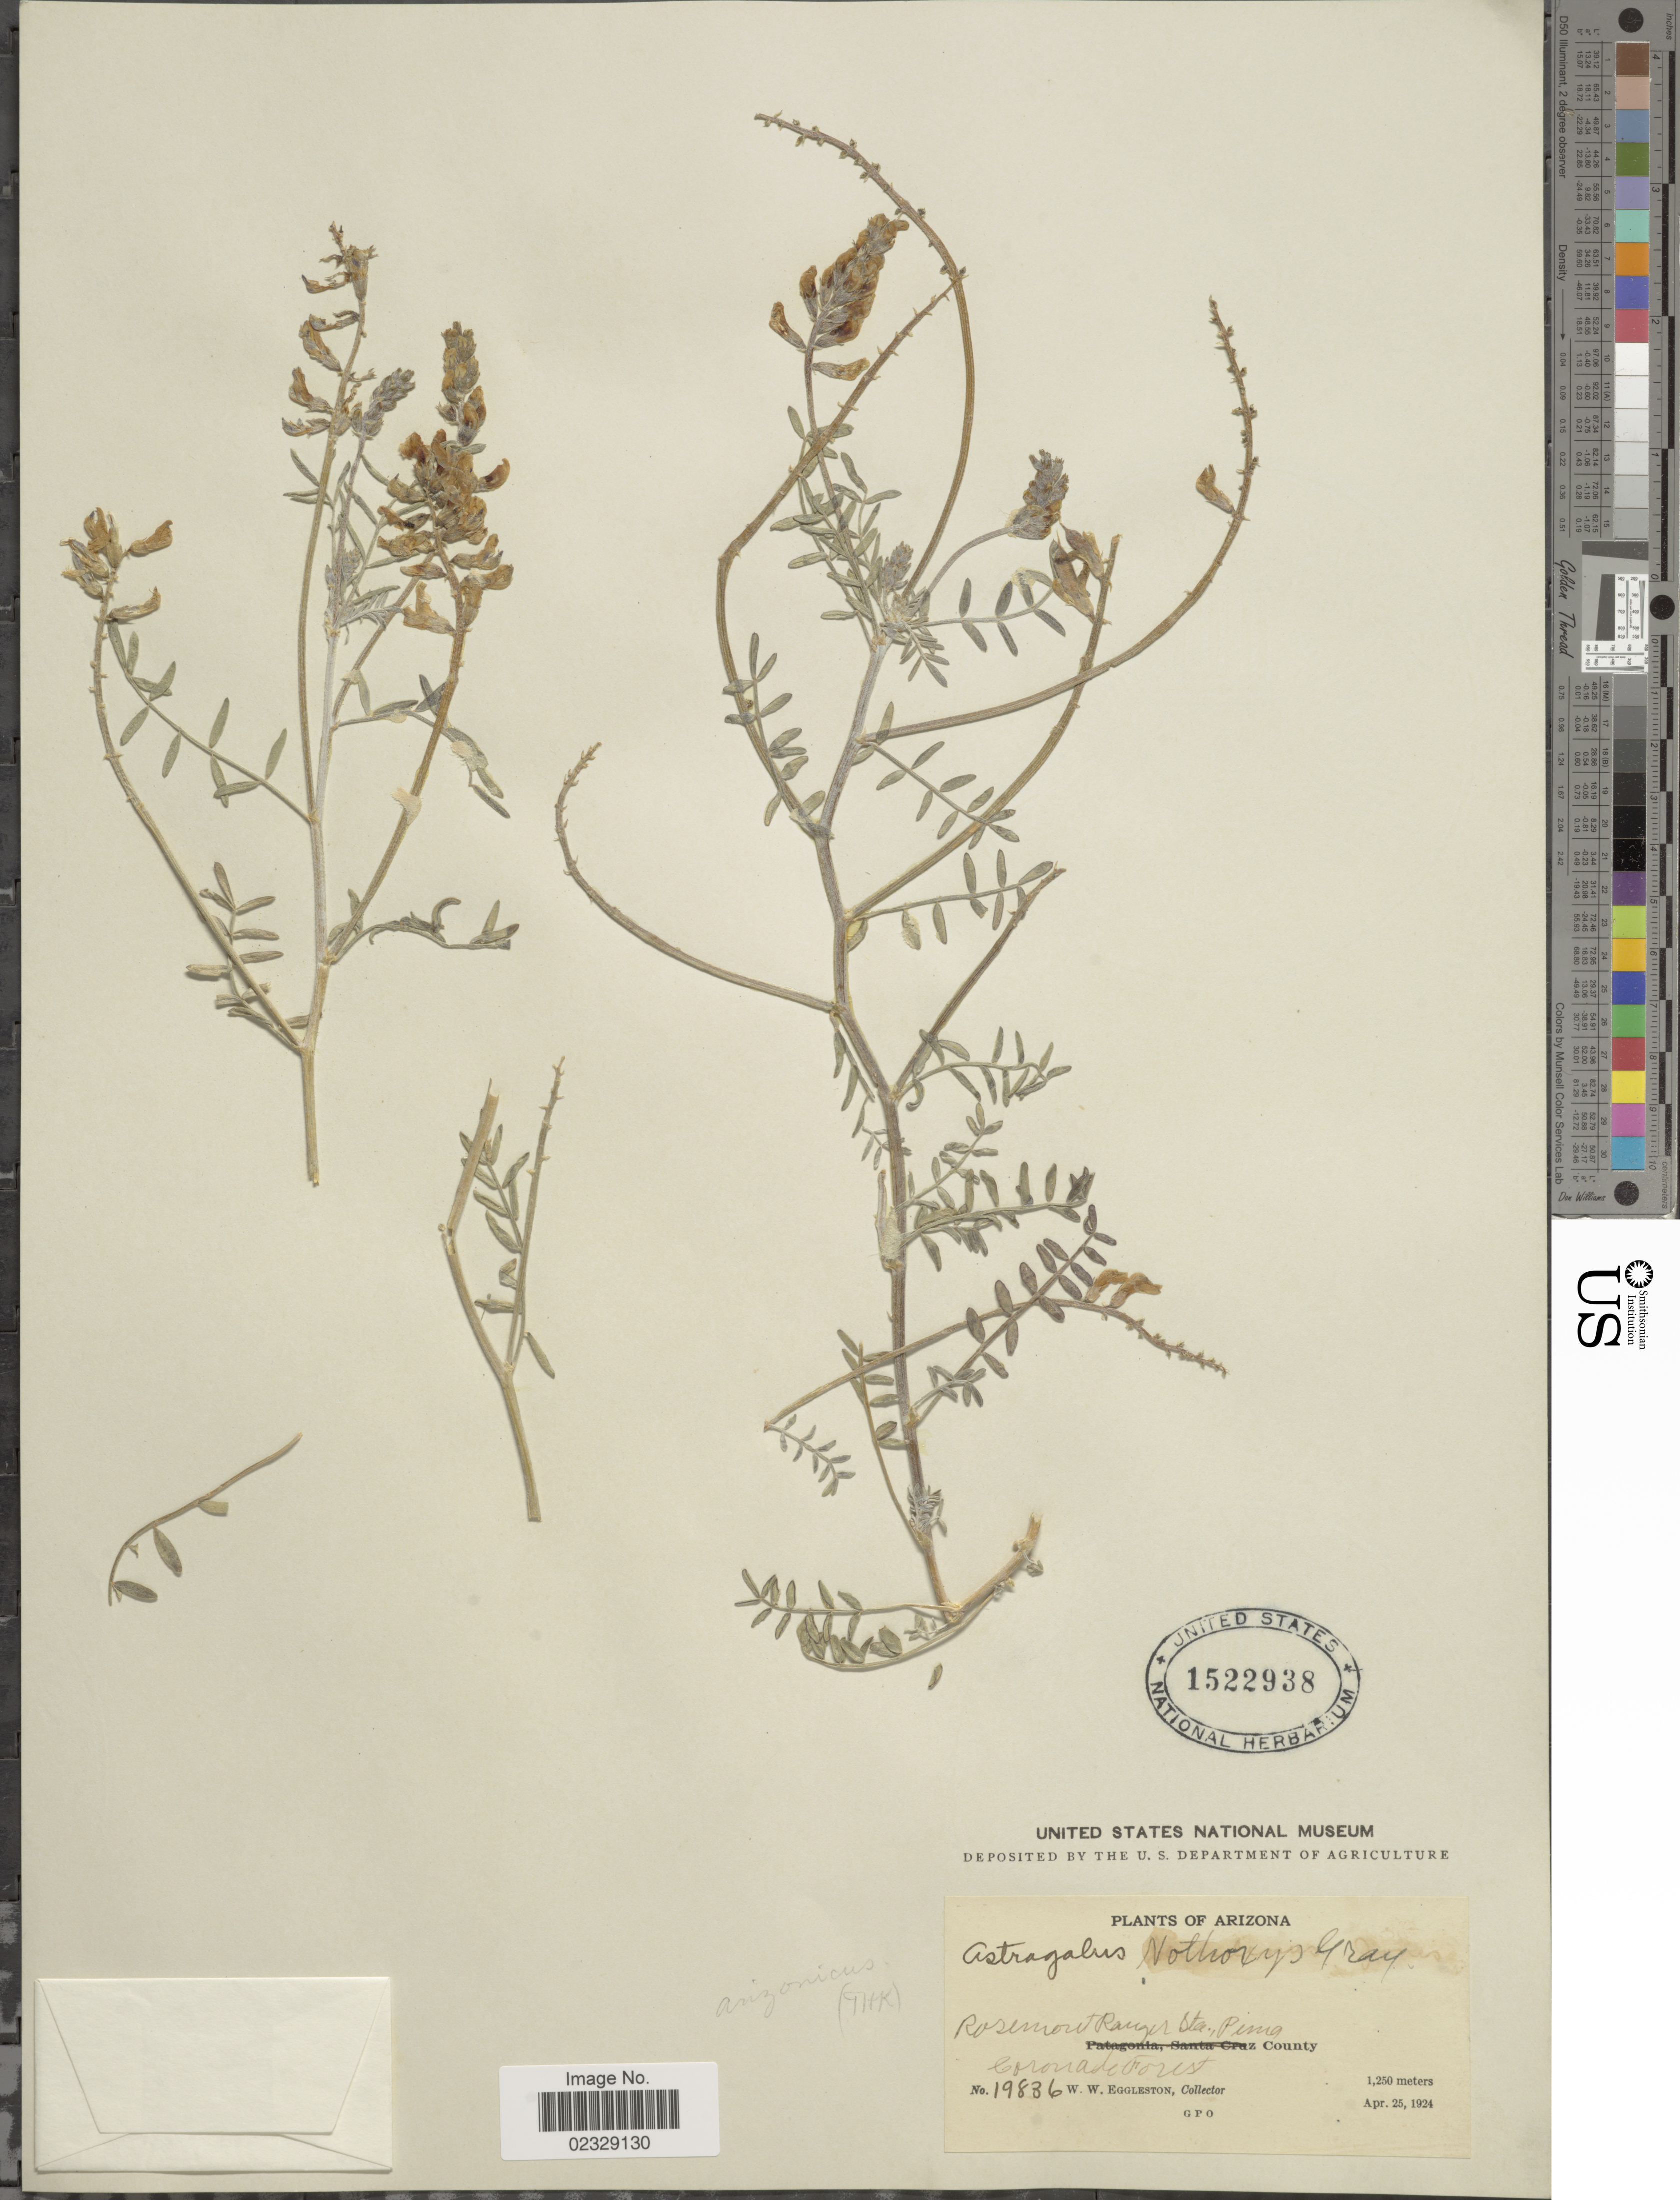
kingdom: Plantae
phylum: Tracheophyta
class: Magnoliopsida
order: Fabales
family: Fabaceae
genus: Astragalus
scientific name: Astragalus arizonicus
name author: A. Gray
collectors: W. W. Eggleston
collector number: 19836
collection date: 1924-04-25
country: United States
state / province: Arizona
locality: Rosemout Ranger Sta. Pima County, Coronado Forest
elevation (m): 1250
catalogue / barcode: US 1522938